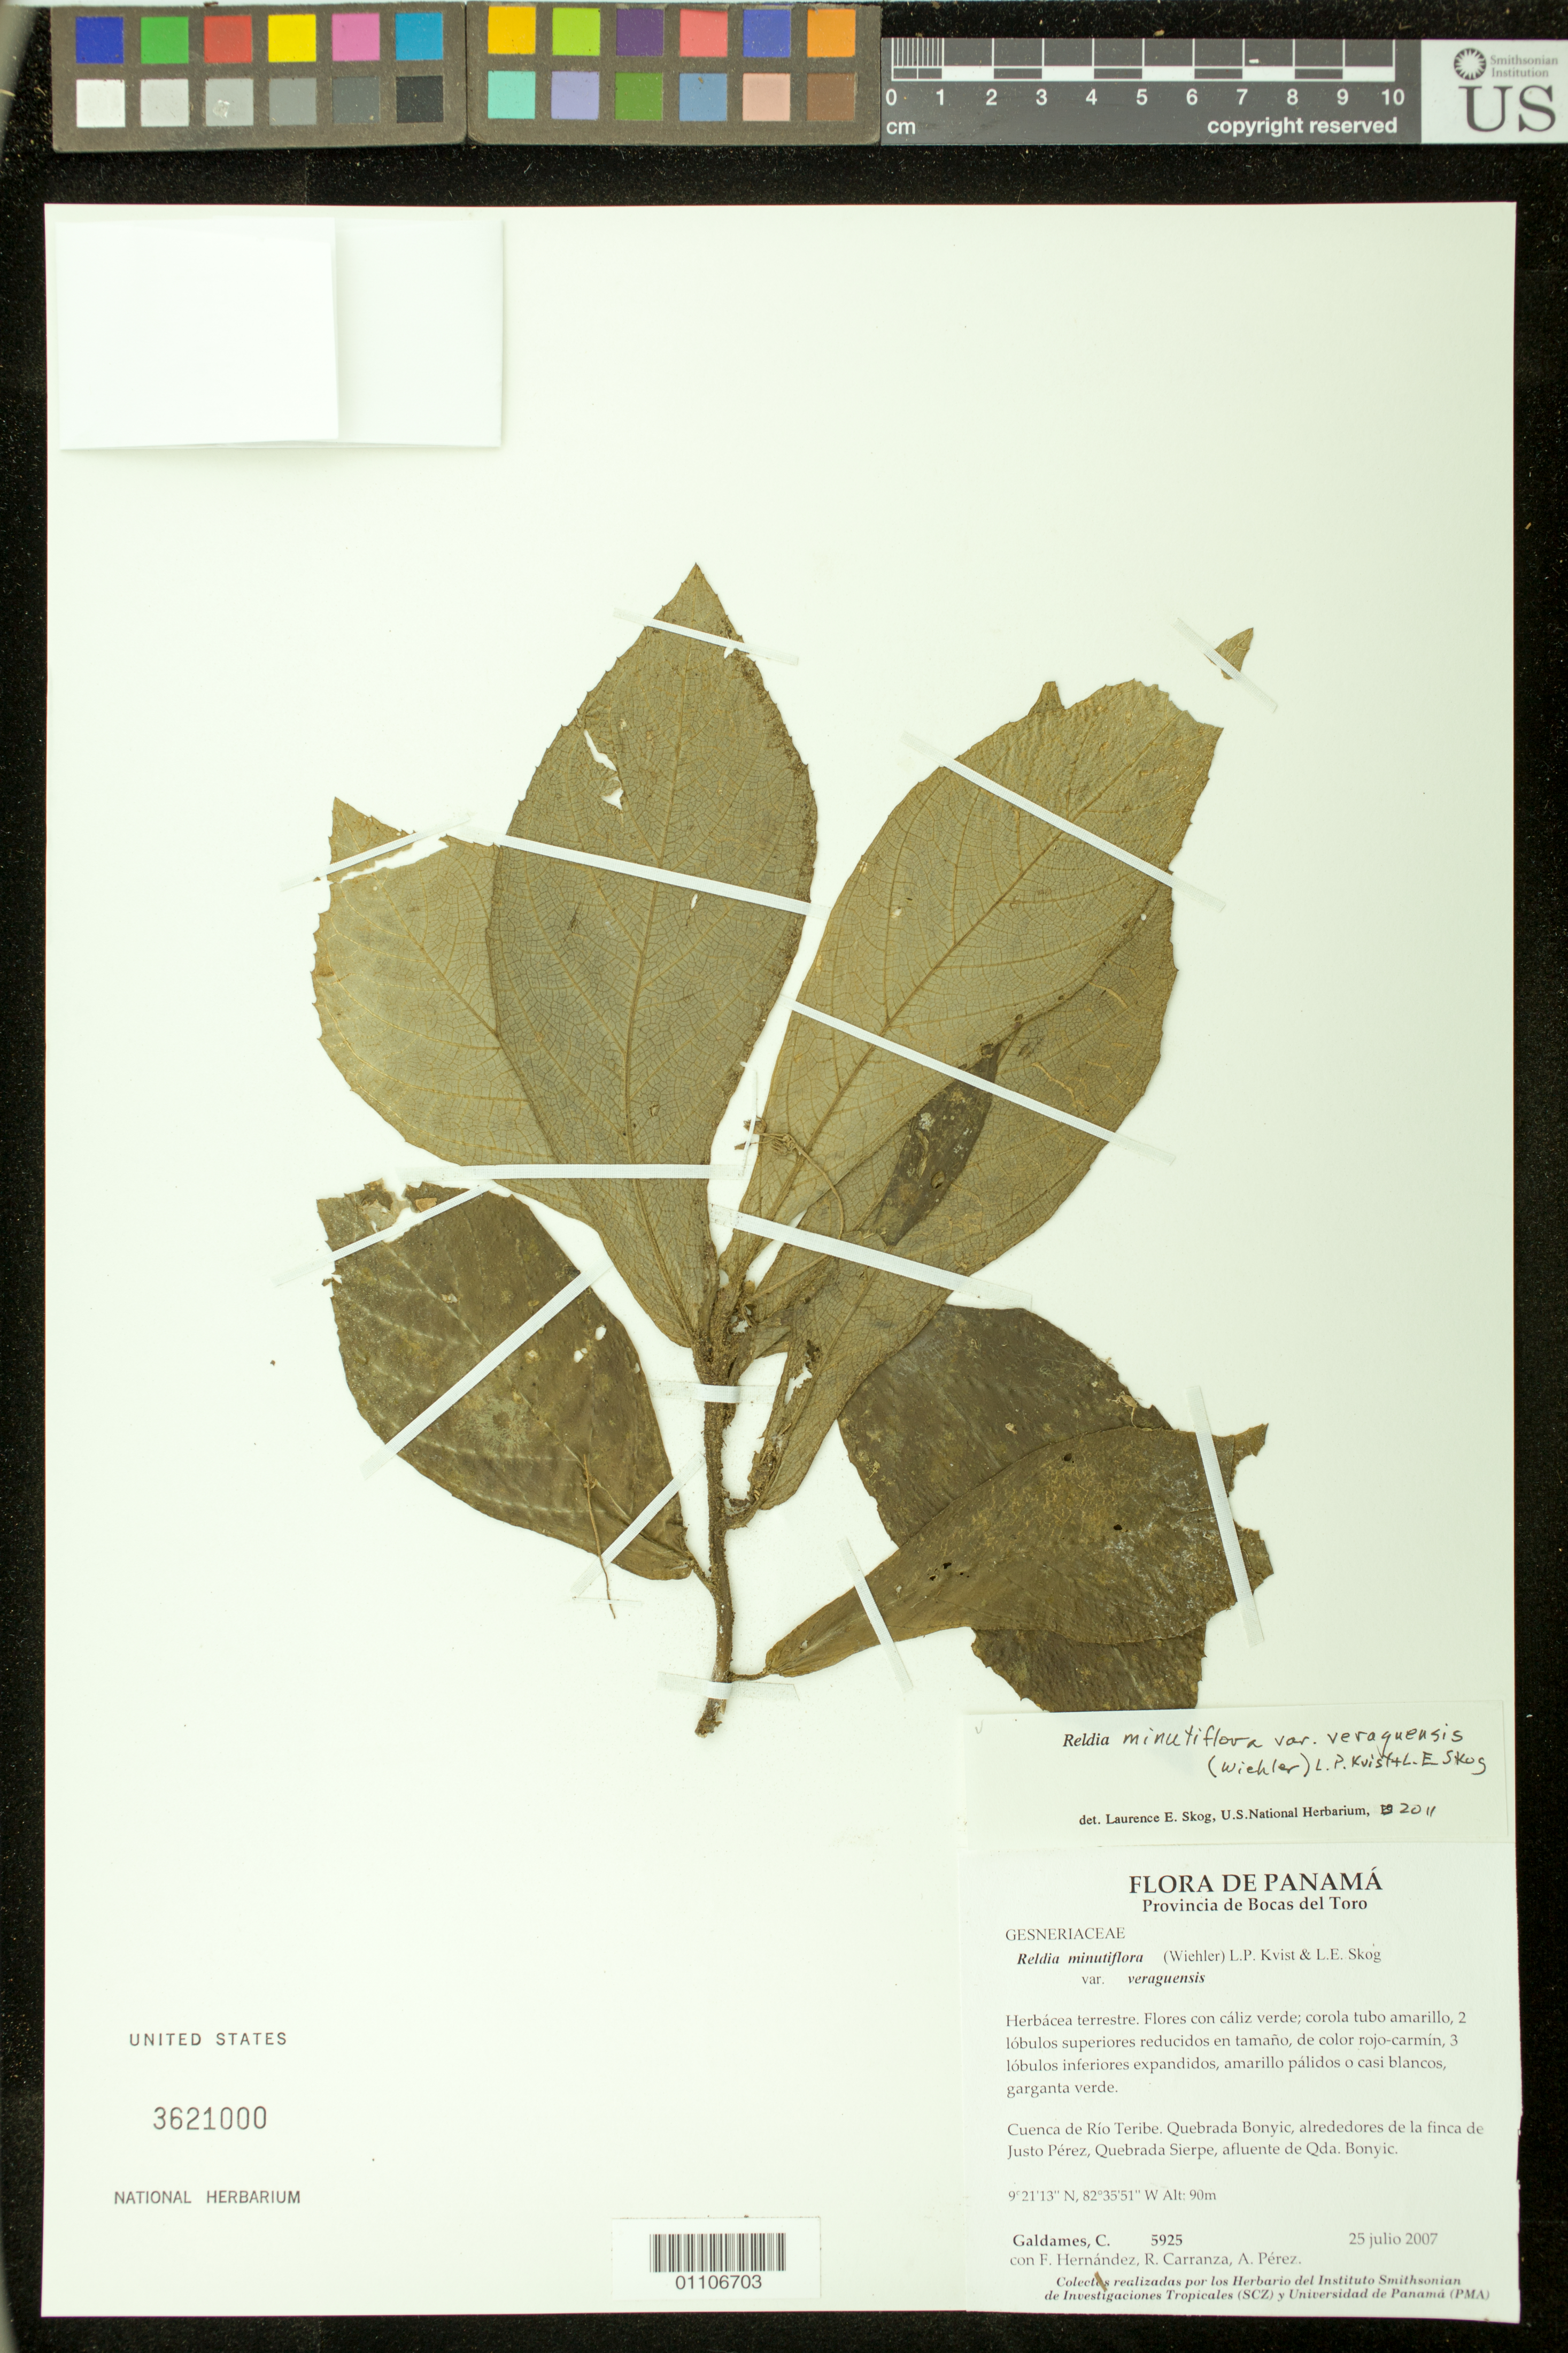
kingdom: Plantae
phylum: Tracheophyta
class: Magnoliopsida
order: Lamiales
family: Gesneriaceae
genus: Reldia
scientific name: Reldia minutiflora var. veraguensis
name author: (Wiehler) L.P. Kvist & L.E. Skog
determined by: Skog, Laurence E.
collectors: C. Galdames, F. Hernandez, R. Carranza & A. Perez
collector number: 5925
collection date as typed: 25 Jul 2007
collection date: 2007-07-25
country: Panama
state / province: Bocas del Toro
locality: Cuenca de Rio Treibe. Quebrada Bonyic, alrededores de la finca de Justo Perez, Quebrada Sierpe, afluente de Qda. Bonyic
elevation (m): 90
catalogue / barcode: US 3621000